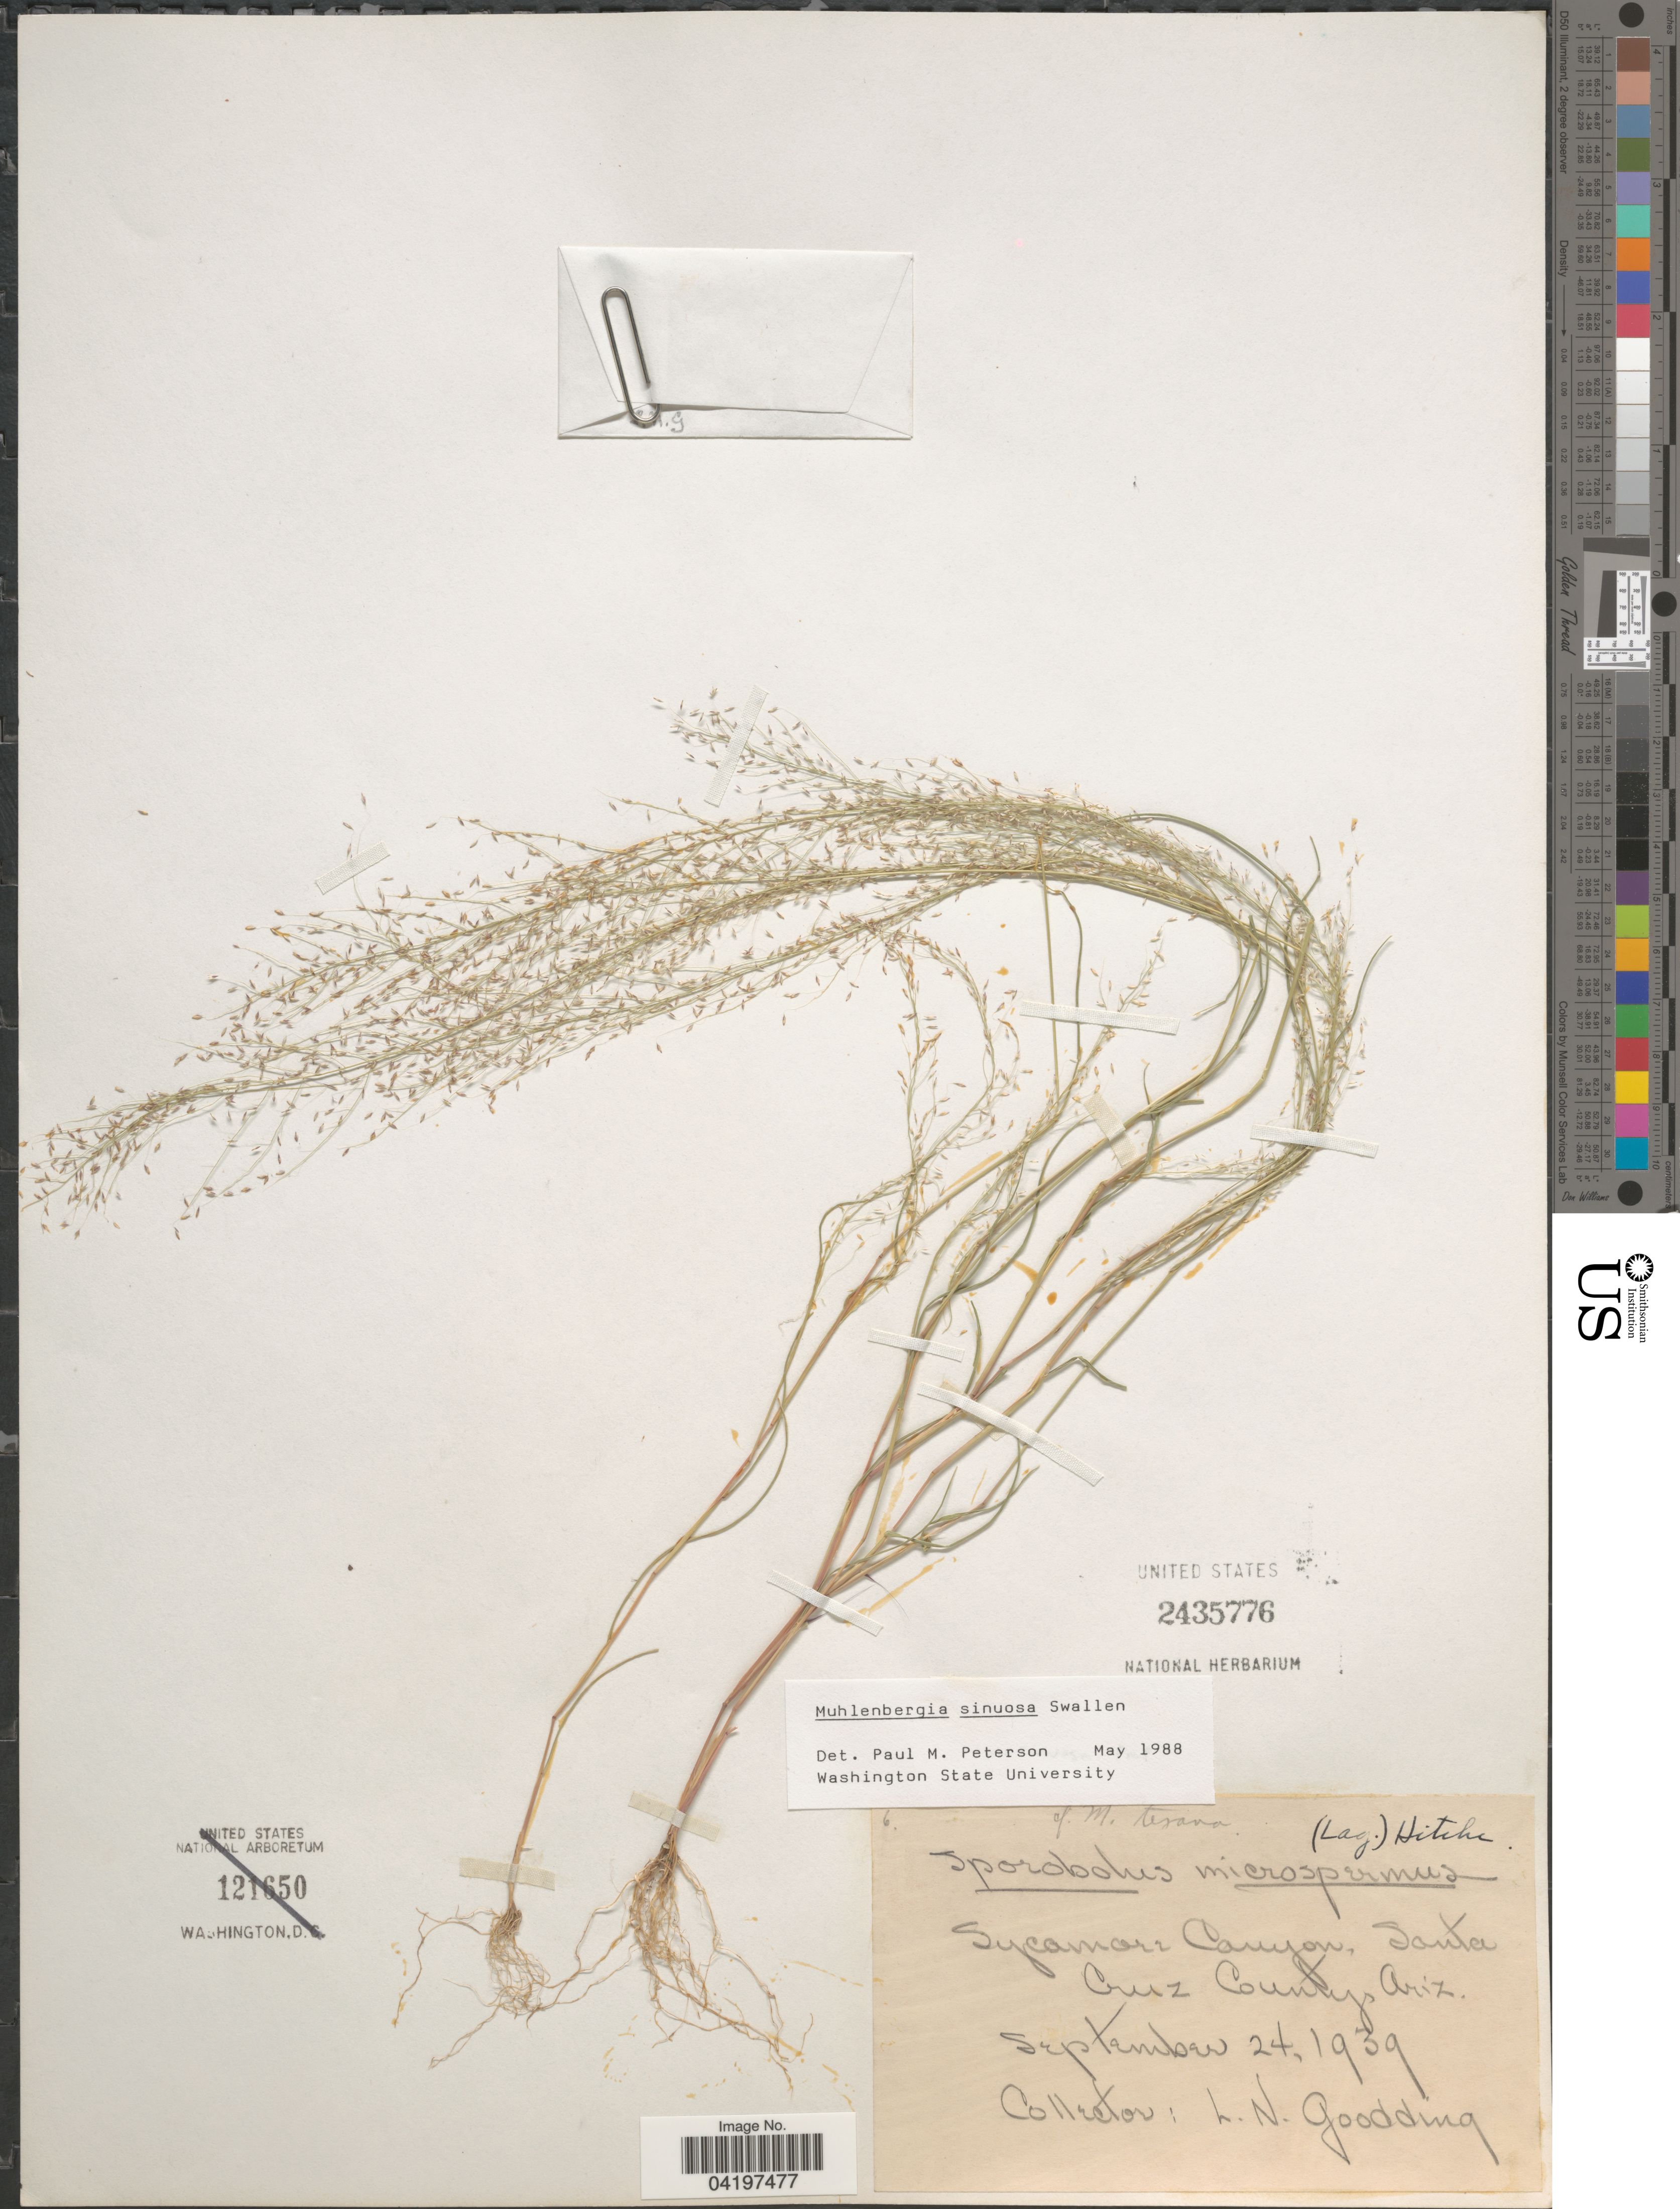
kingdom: Plantae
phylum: Tracheophyta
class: Liliopsida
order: Poales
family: Poaceae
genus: Muhlenbergia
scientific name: Muhlenbergia sinuosa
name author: Swallen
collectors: L. N. Goodding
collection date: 1939-09-24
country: United States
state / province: Arizona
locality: Sycamore Canyon, Santa Cruz County.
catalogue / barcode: US 2435776